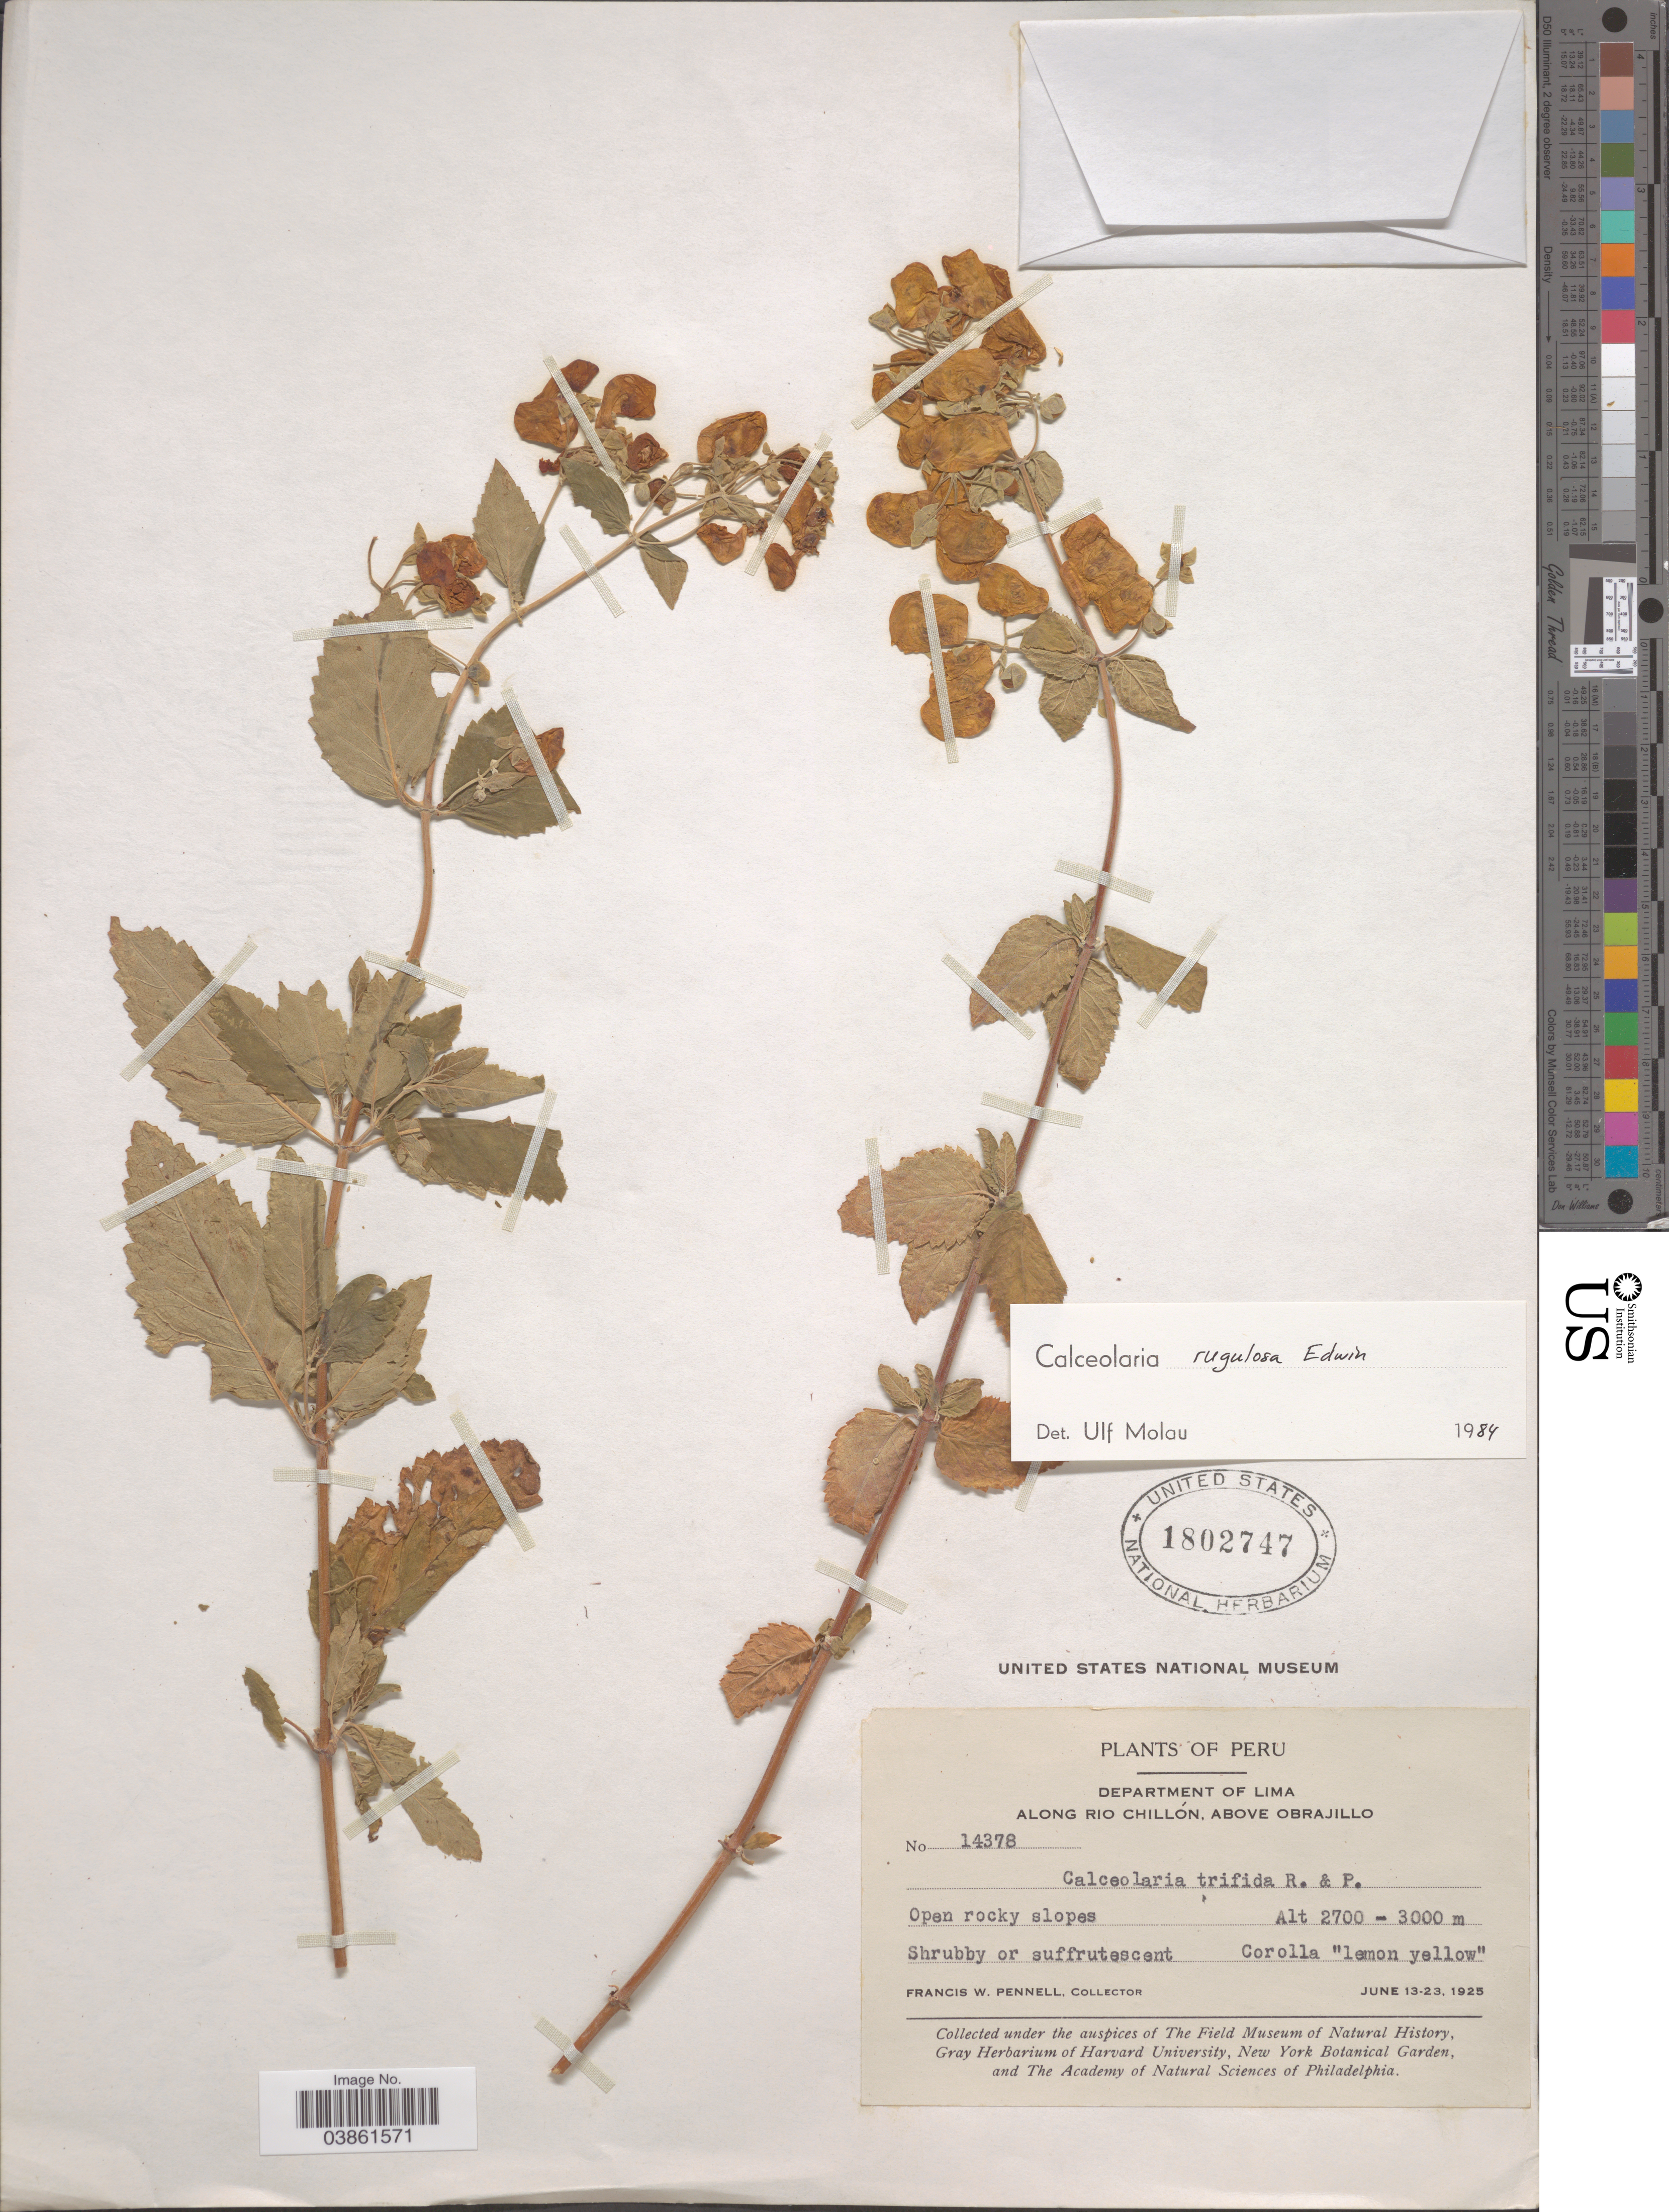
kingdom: Plantae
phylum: Tracheophyta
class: Magnoliopsida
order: Lamiales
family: Calceolariaceae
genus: Calceolaria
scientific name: Calceolaria rugulosa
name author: Edwin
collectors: F. W. Pennell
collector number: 14378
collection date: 1925-06-13/1925-06-23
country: Peru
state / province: Lima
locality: Department of Lima. Along Rio Chillón, above Obrajillo.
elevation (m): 2700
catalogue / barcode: US 1802747